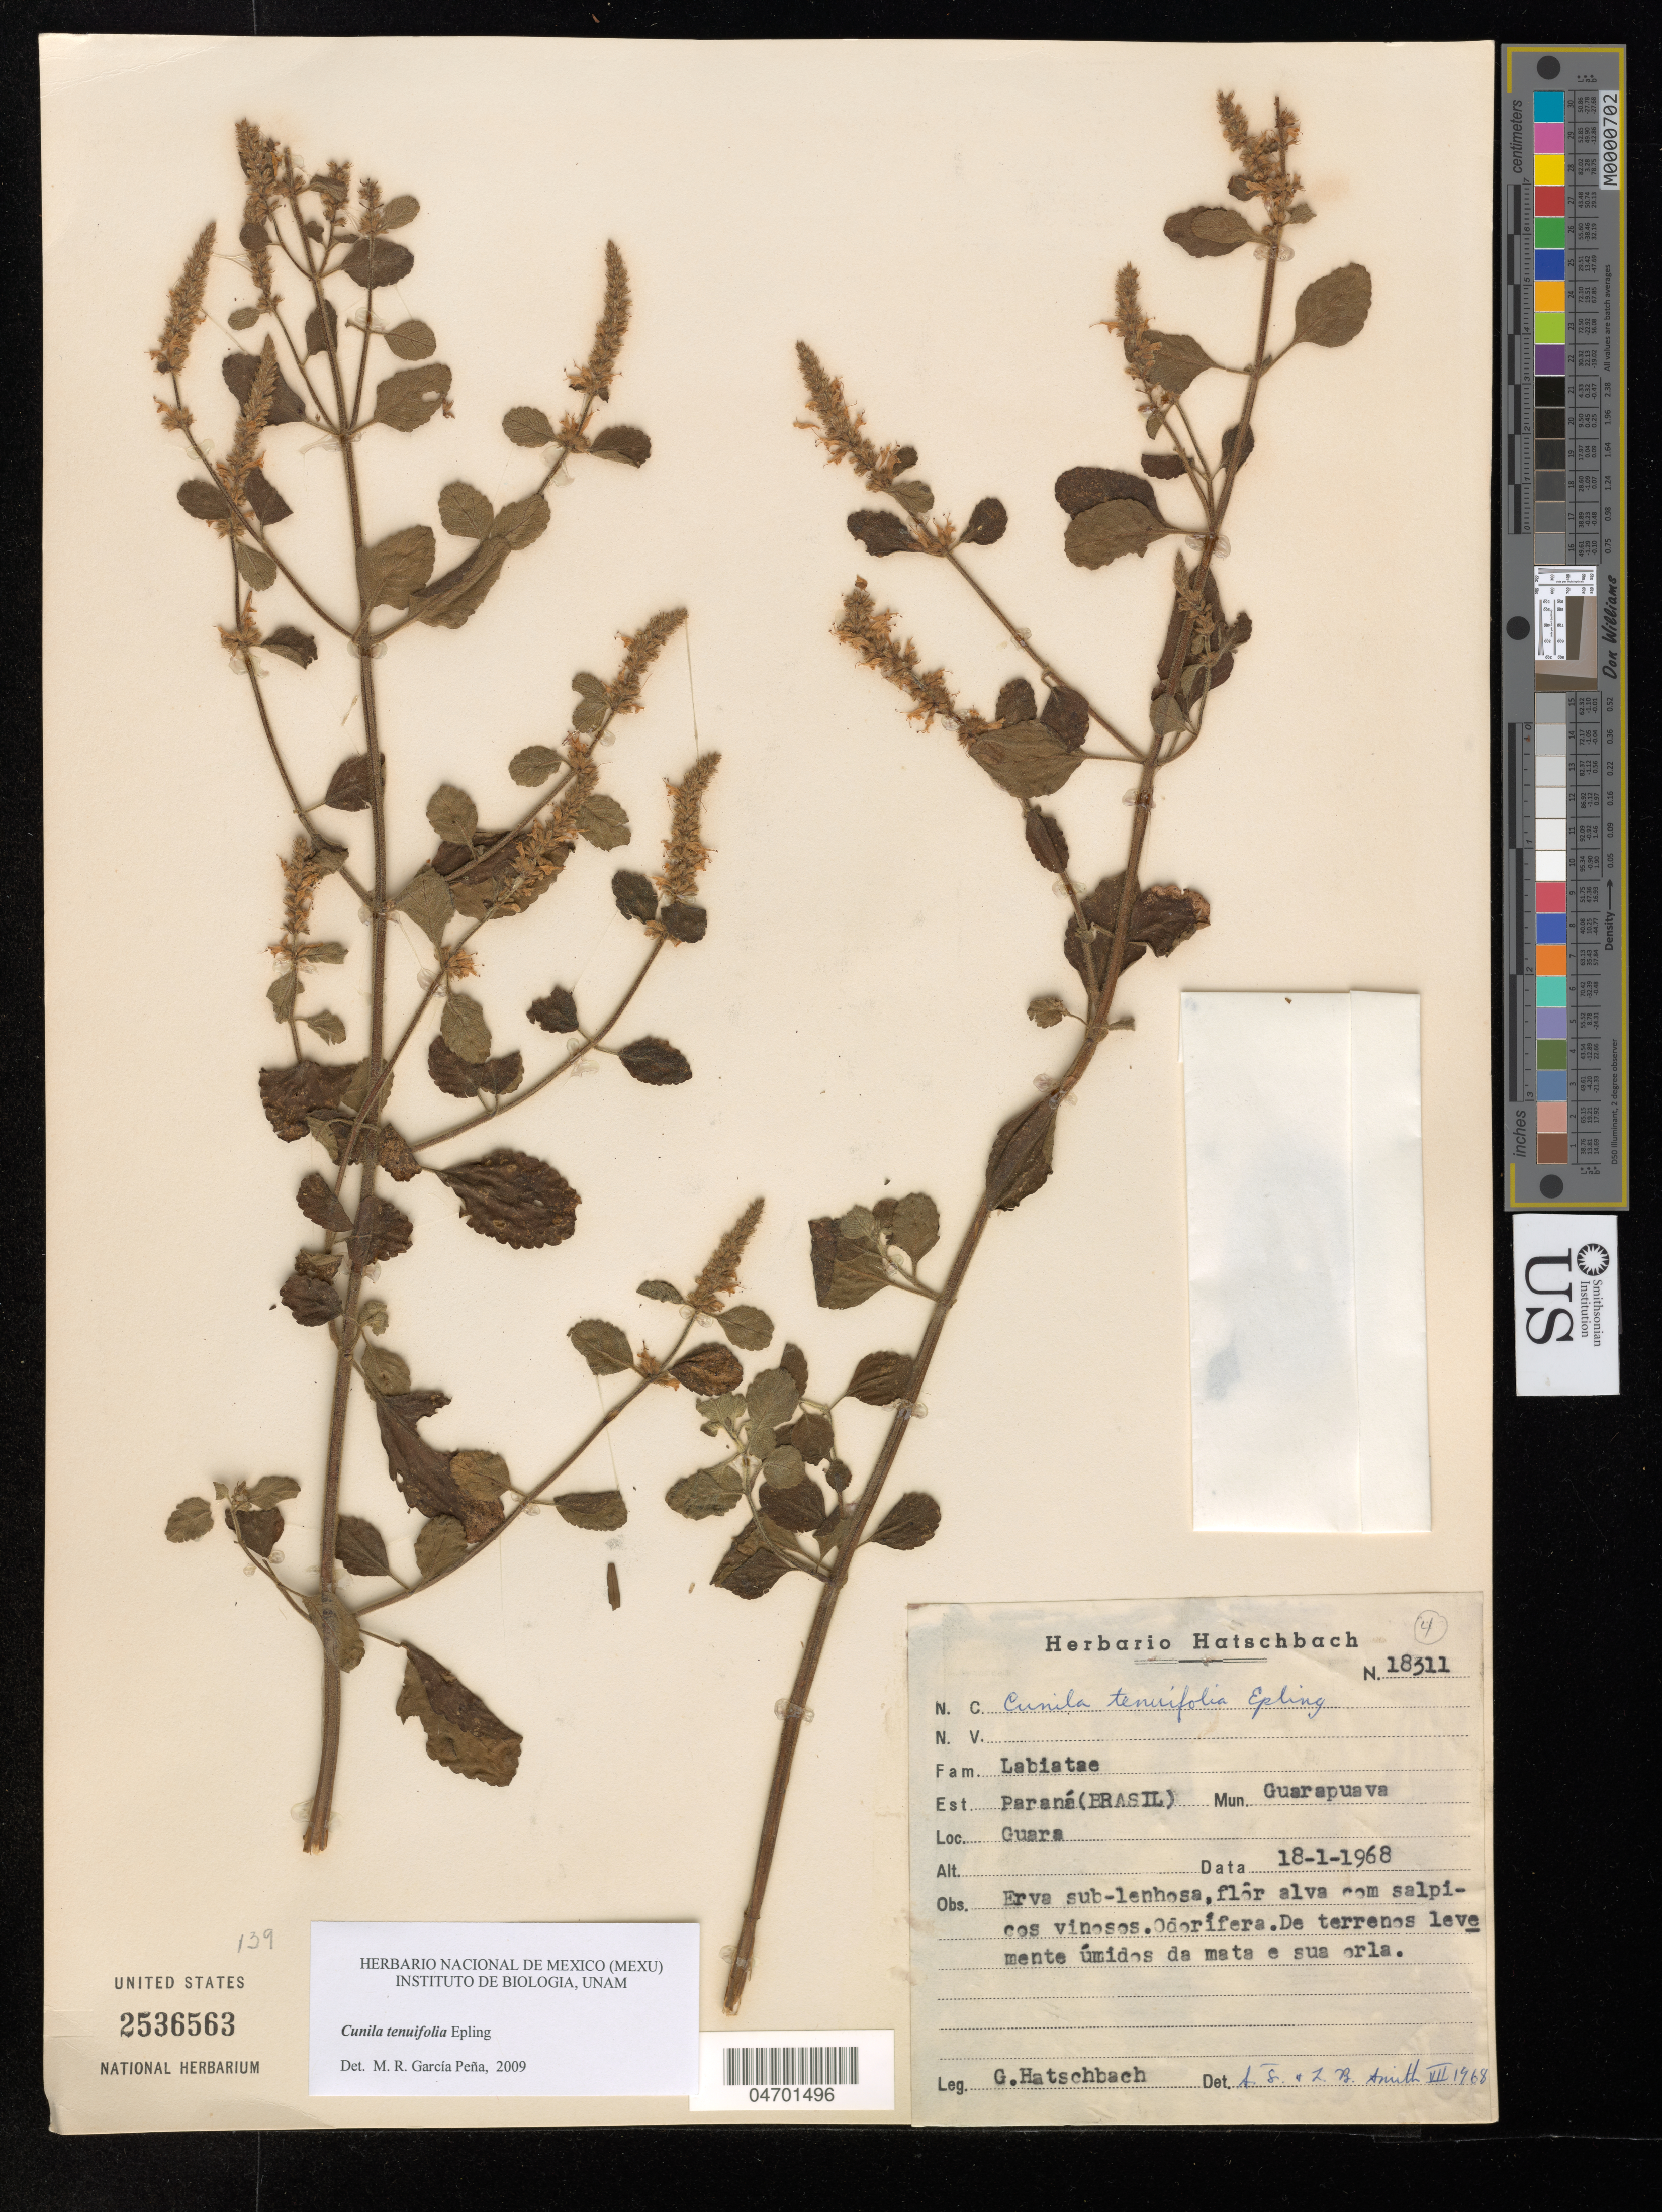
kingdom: Plantae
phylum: Tracheophyta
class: Magnoliopsida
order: Lamiales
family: Lamiaceae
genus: Cunila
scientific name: Cunila tenuifolia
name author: Epling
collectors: G. Hatschbach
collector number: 18311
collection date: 1968-01-18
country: Brazil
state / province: Paraná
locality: (Brasil). Mun. Guarapuava. Guara.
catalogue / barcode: US 2536563